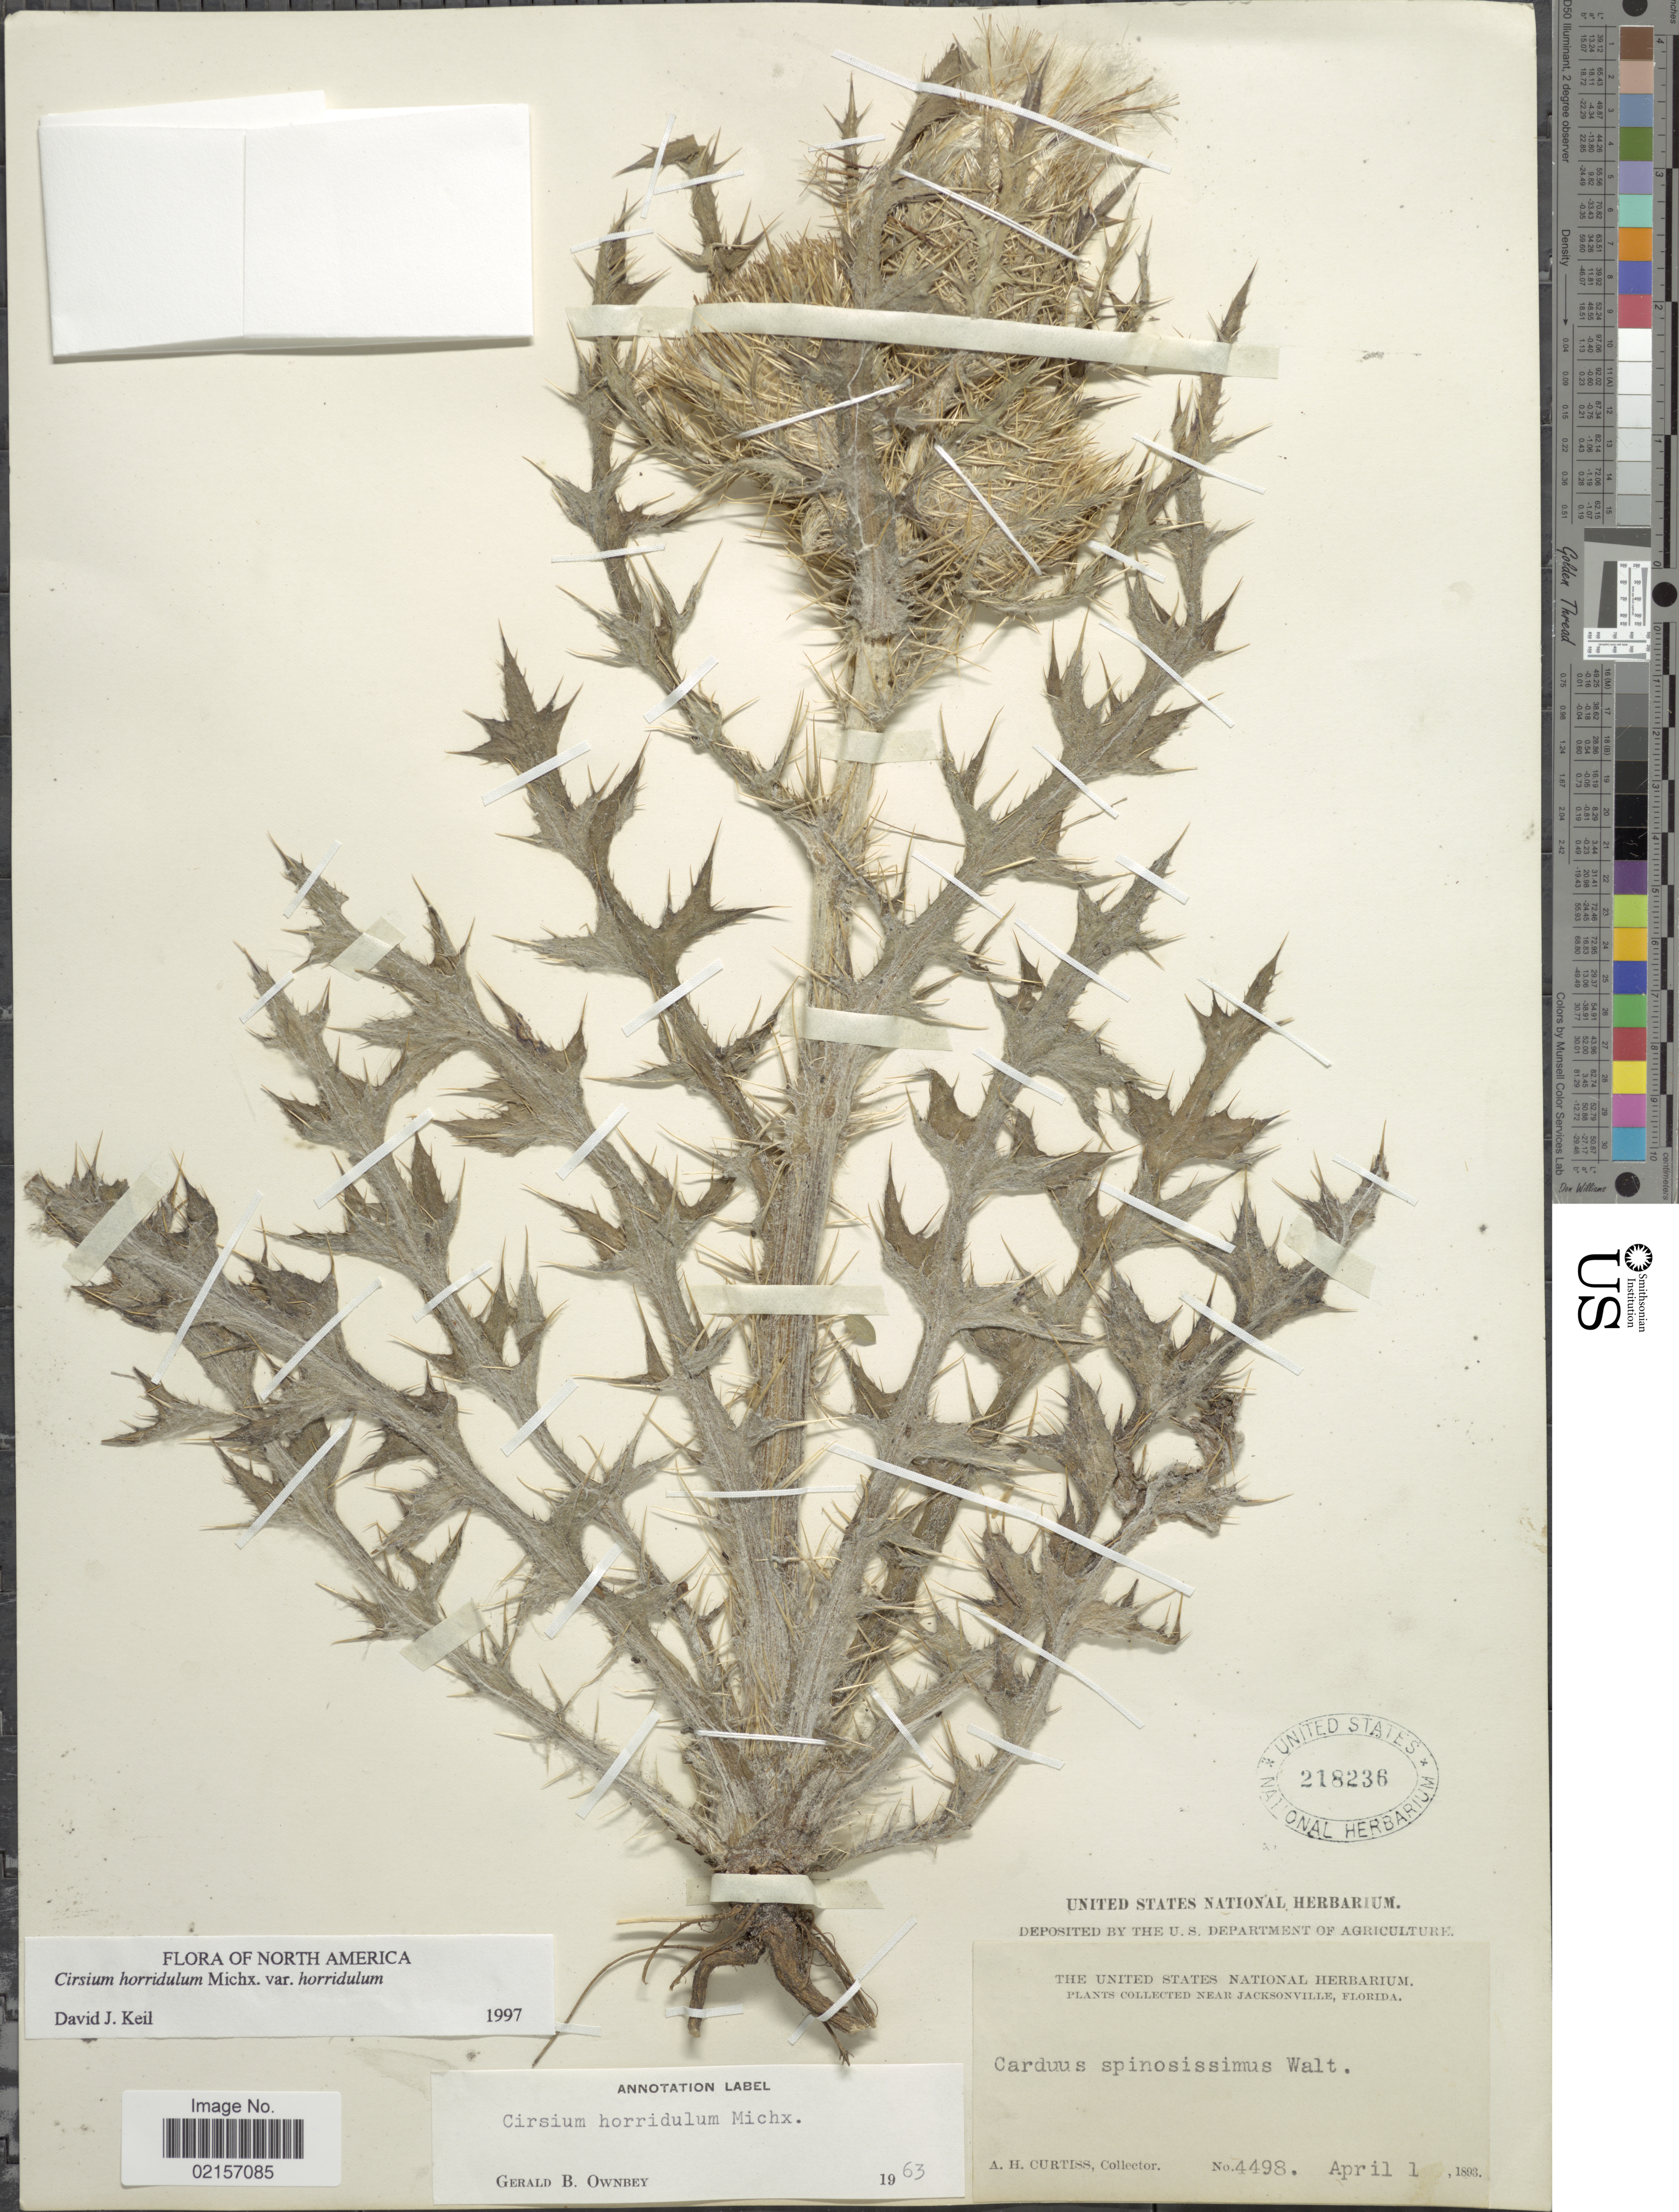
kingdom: Plantae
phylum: Tracheophyta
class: Magnoliopsida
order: Asterales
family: Asteraceae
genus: Cirsium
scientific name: Cirsium horridulum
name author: Michx.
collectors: A. H. Curtiss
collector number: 4498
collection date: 1893-04-01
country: United States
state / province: Florida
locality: Near Jacksonville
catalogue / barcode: US 218236